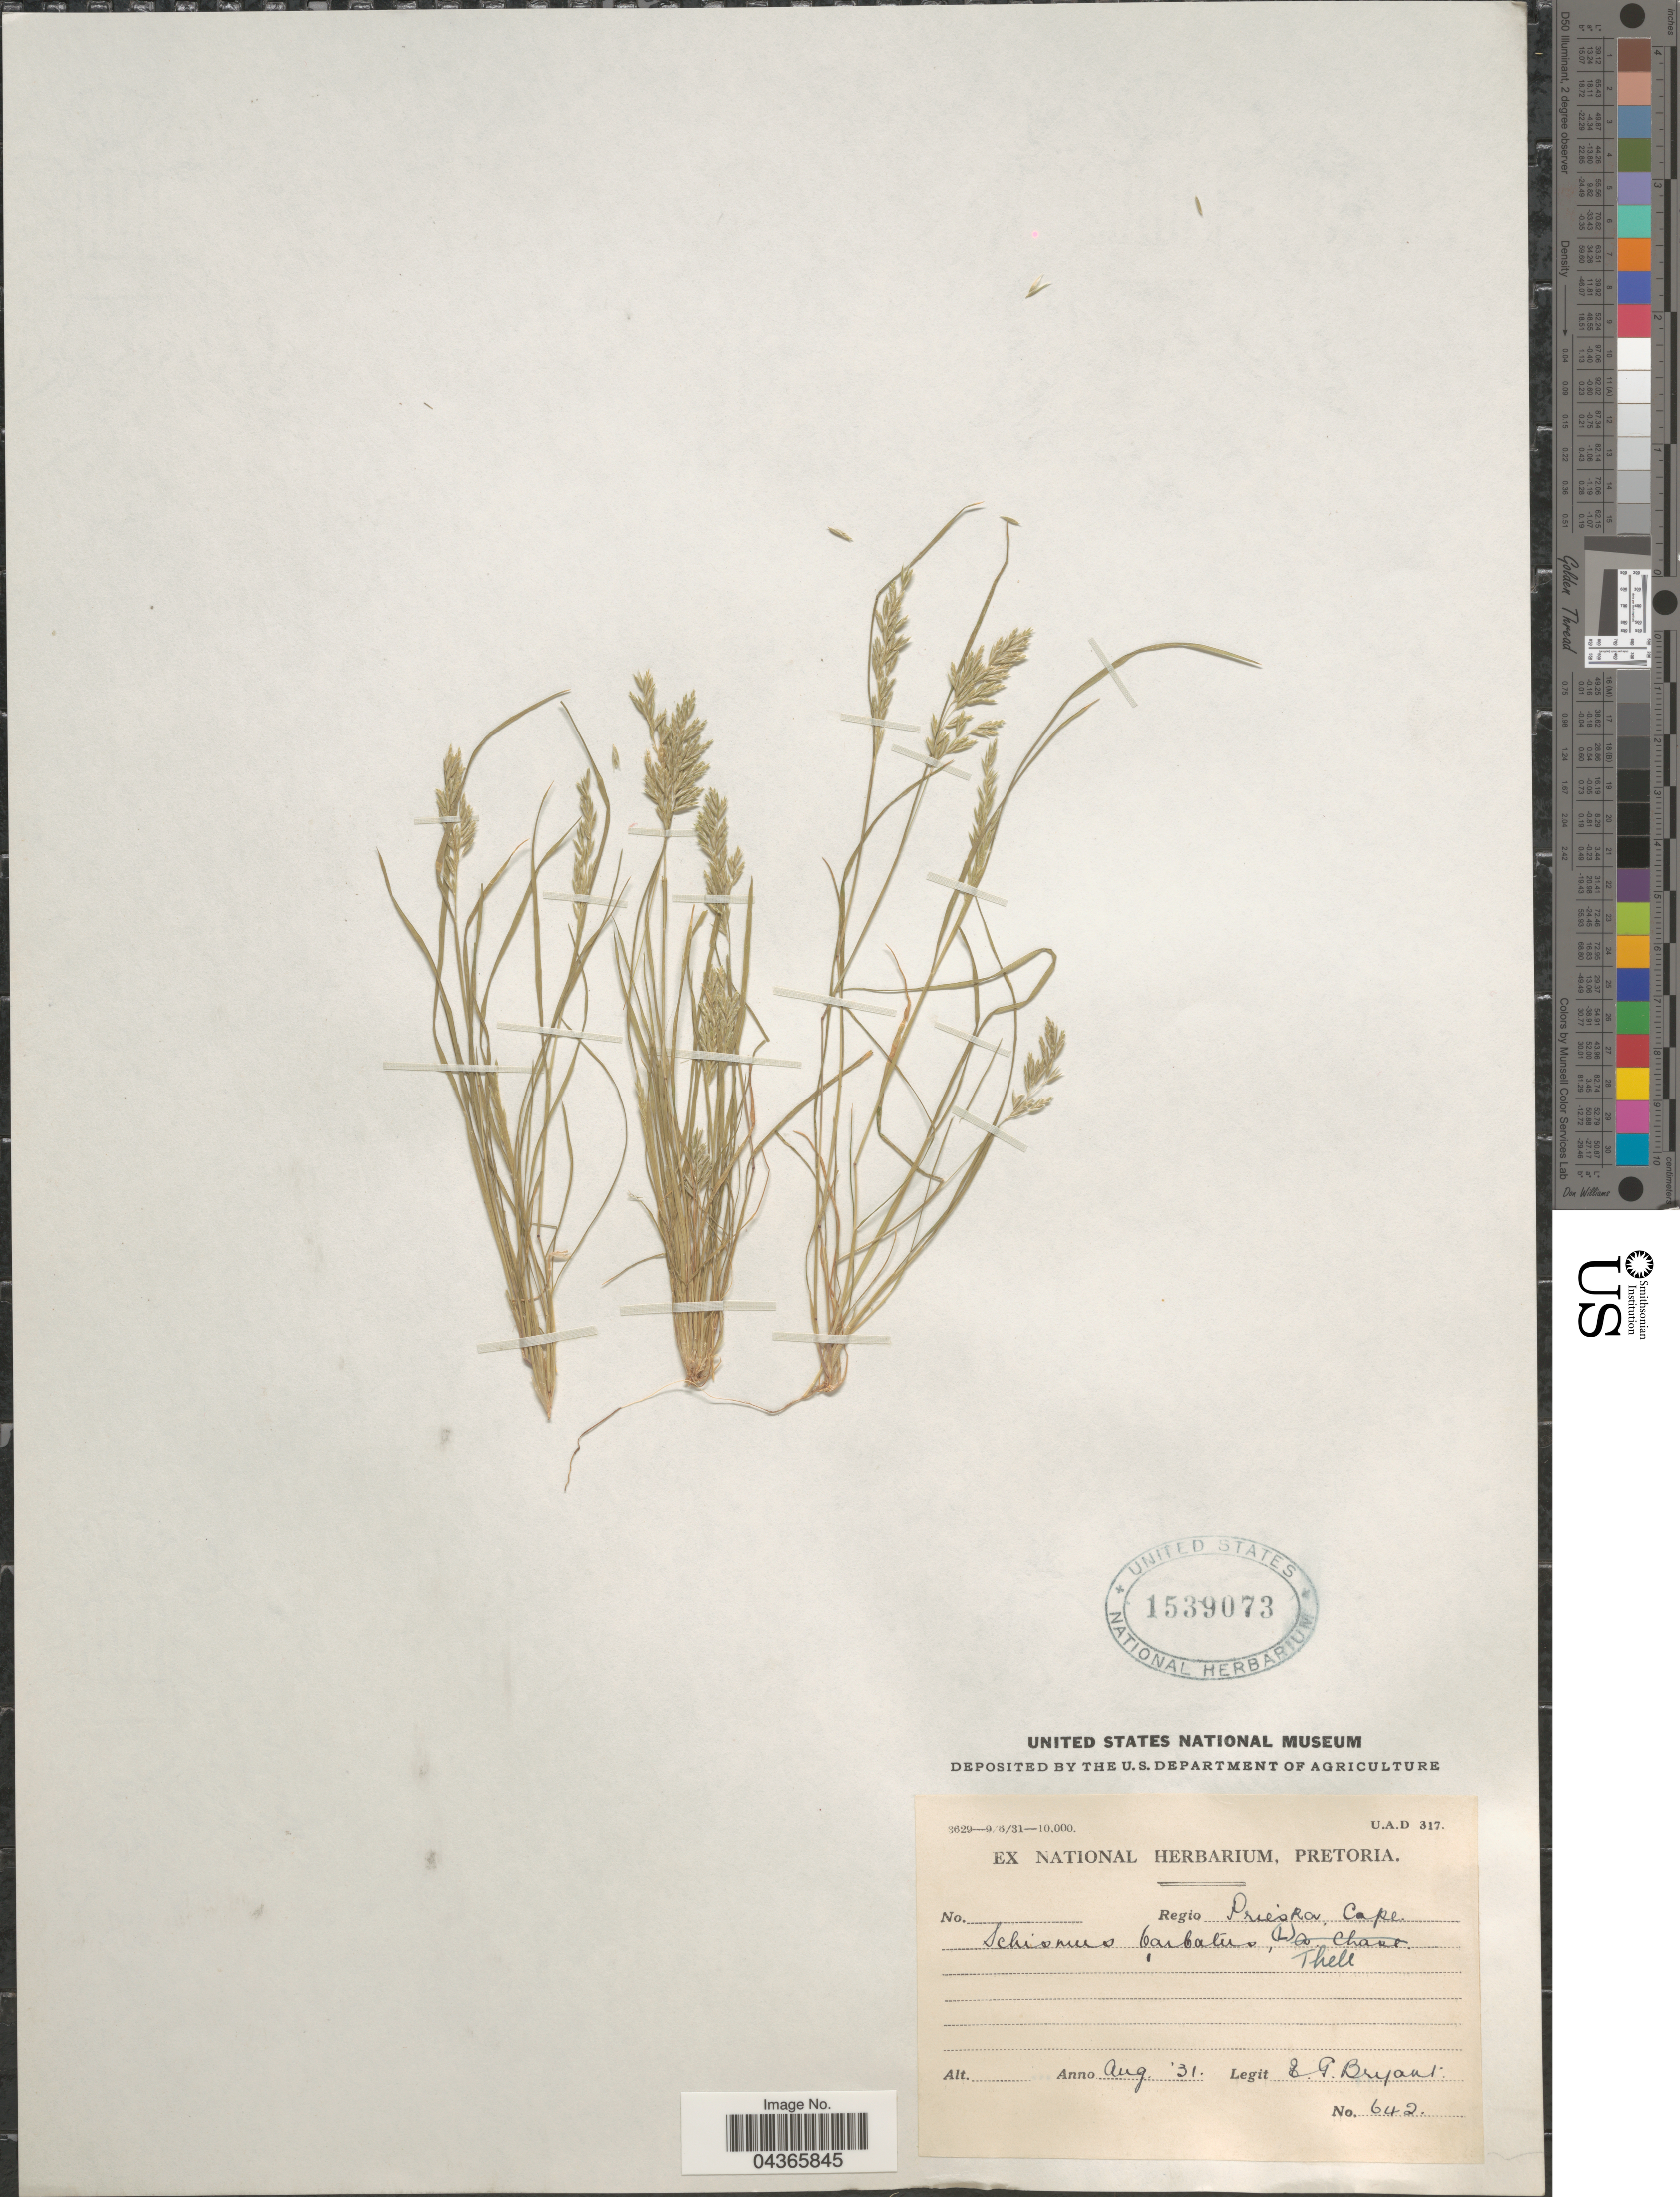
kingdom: Plantae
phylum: Tracheophyta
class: Liliopsida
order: Poales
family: Poaceae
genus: Schismus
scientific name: Schismus barbatus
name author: (L.) Thell.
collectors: E. Bryant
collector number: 642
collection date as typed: Transcribed d/m/y: /8/31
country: South Africa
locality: Regio Prieska, Cape.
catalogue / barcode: US 1539073